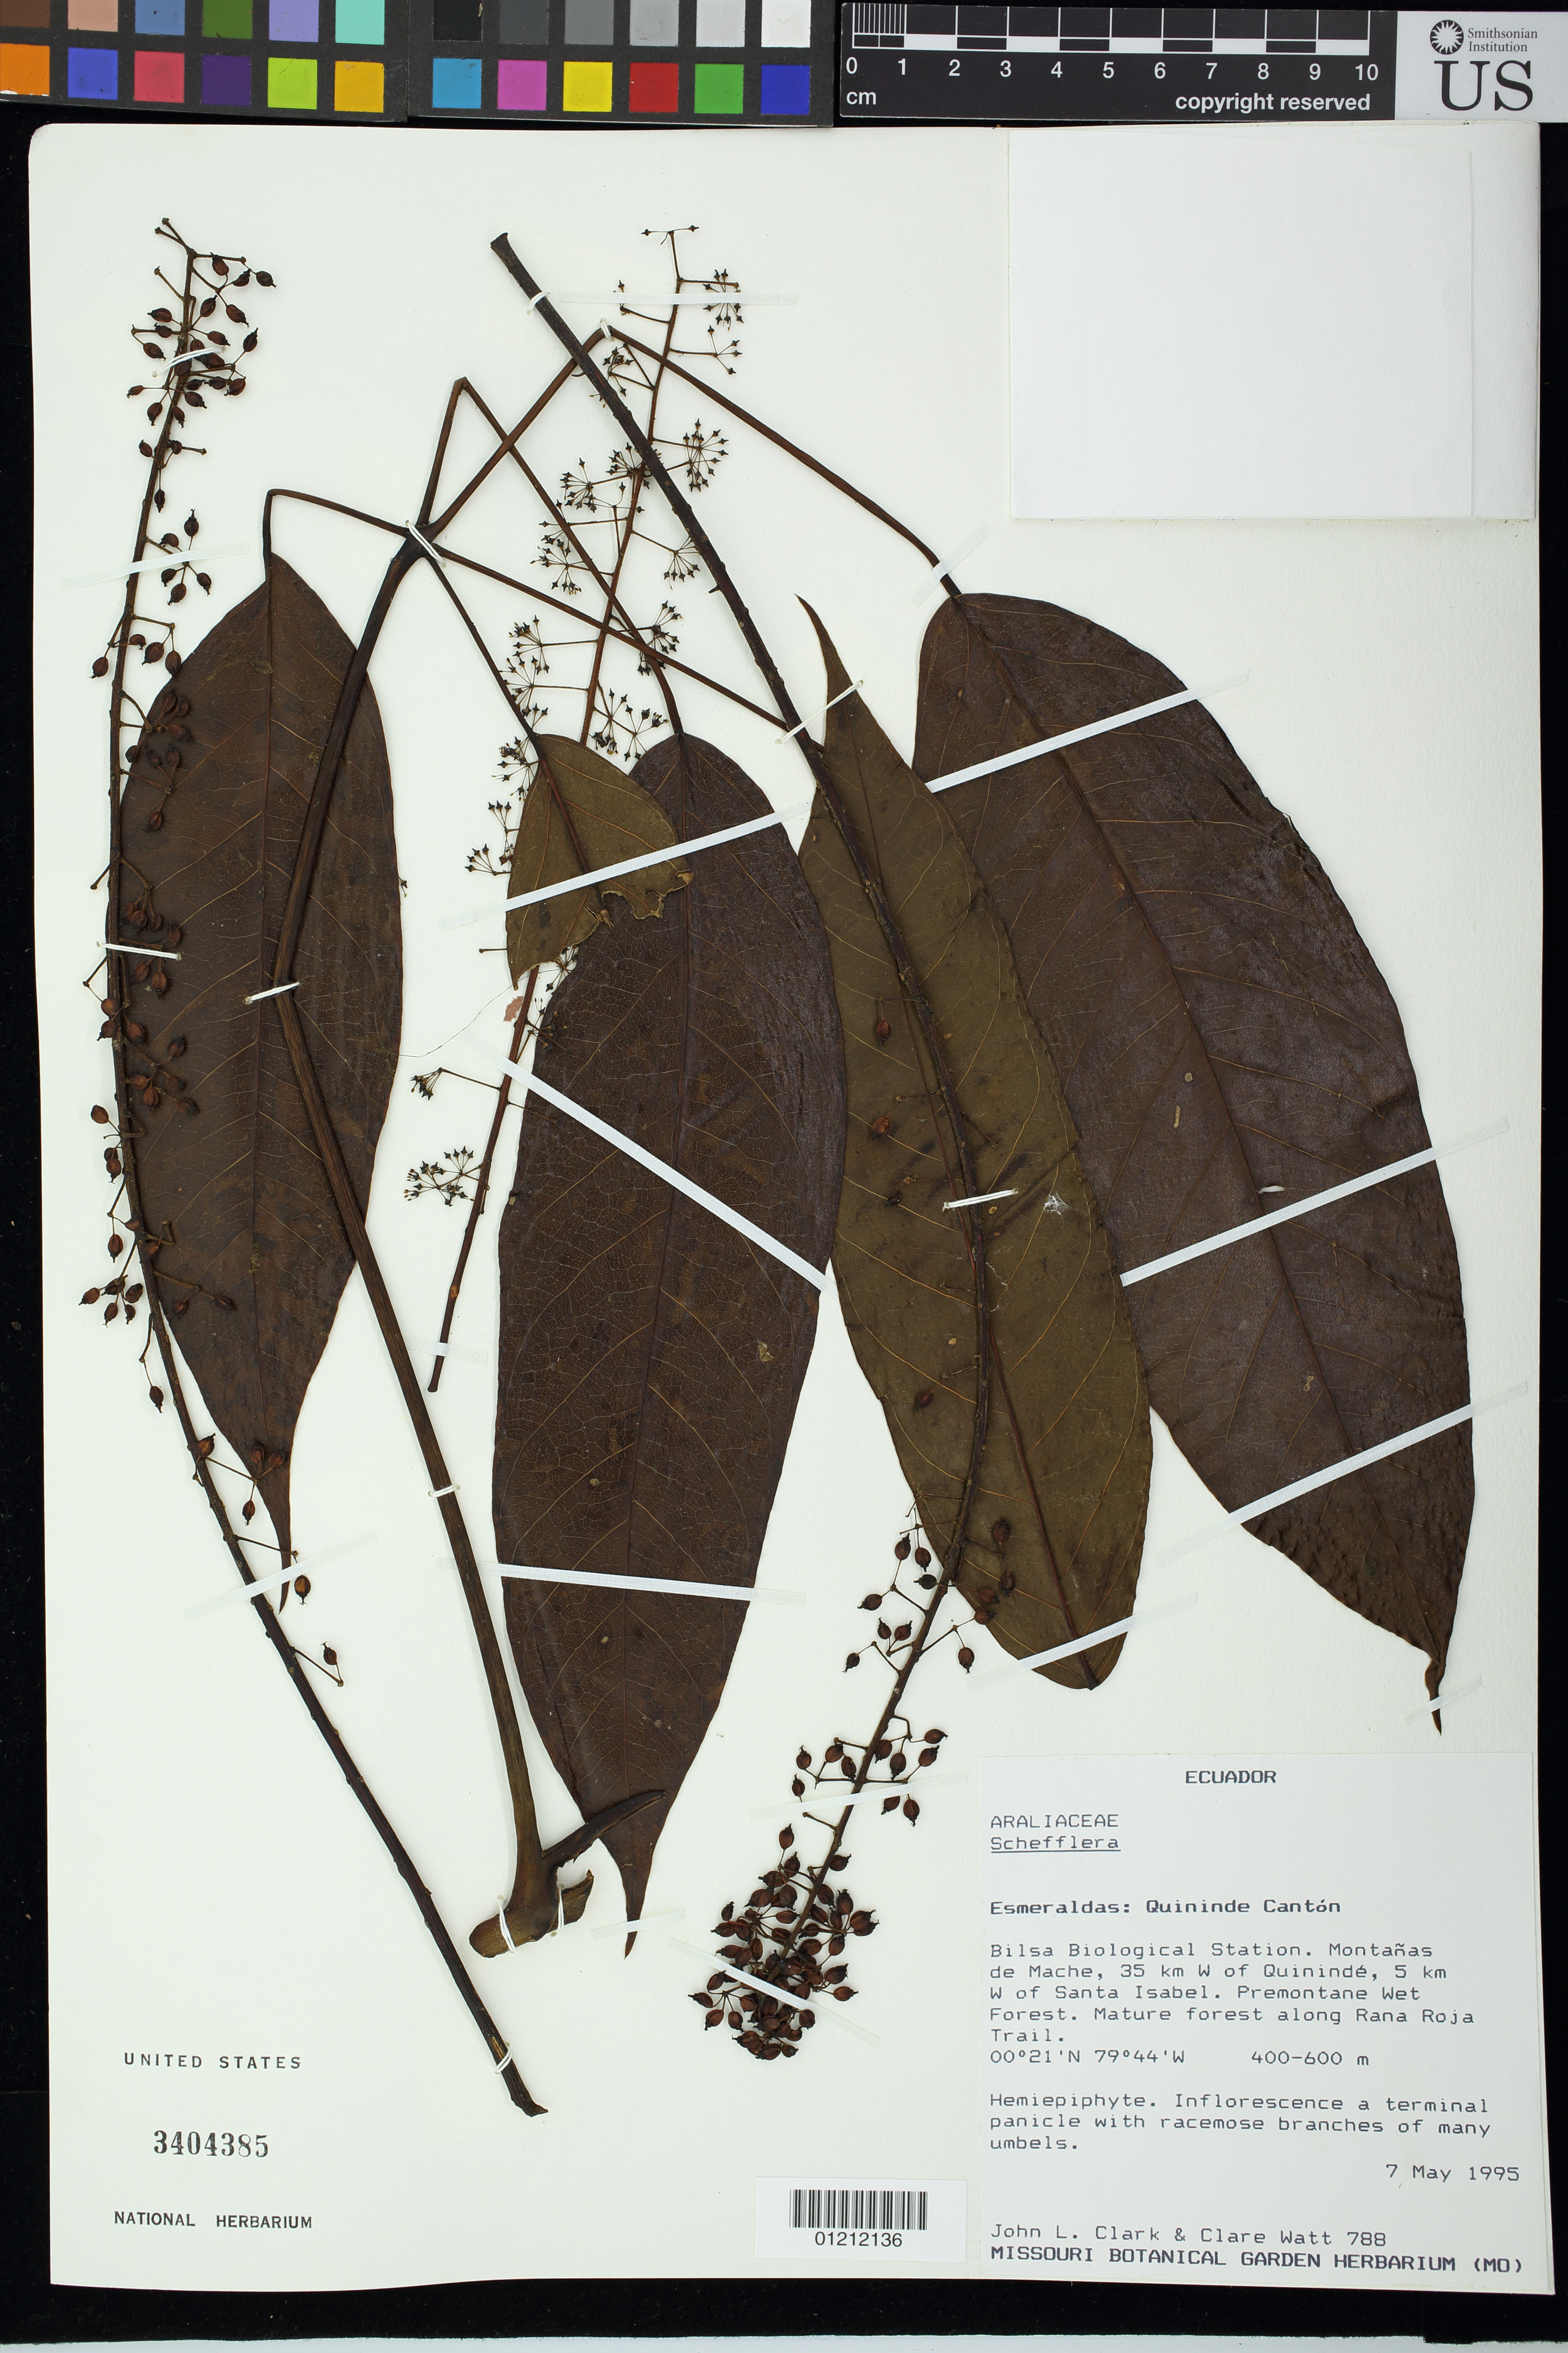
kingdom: Plantae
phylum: Tracheophyta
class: Magnoliopsida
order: Apiales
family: Araliaceae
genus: Schefflera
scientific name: Schefflera sp.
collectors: J. L. Clark & C. Watt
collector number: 788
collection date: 1995-05-07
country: Ecuador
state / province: Esmeraldas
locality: Esmeraldas: Quinindé Cantón.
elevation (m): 400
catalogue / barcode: US 3404385